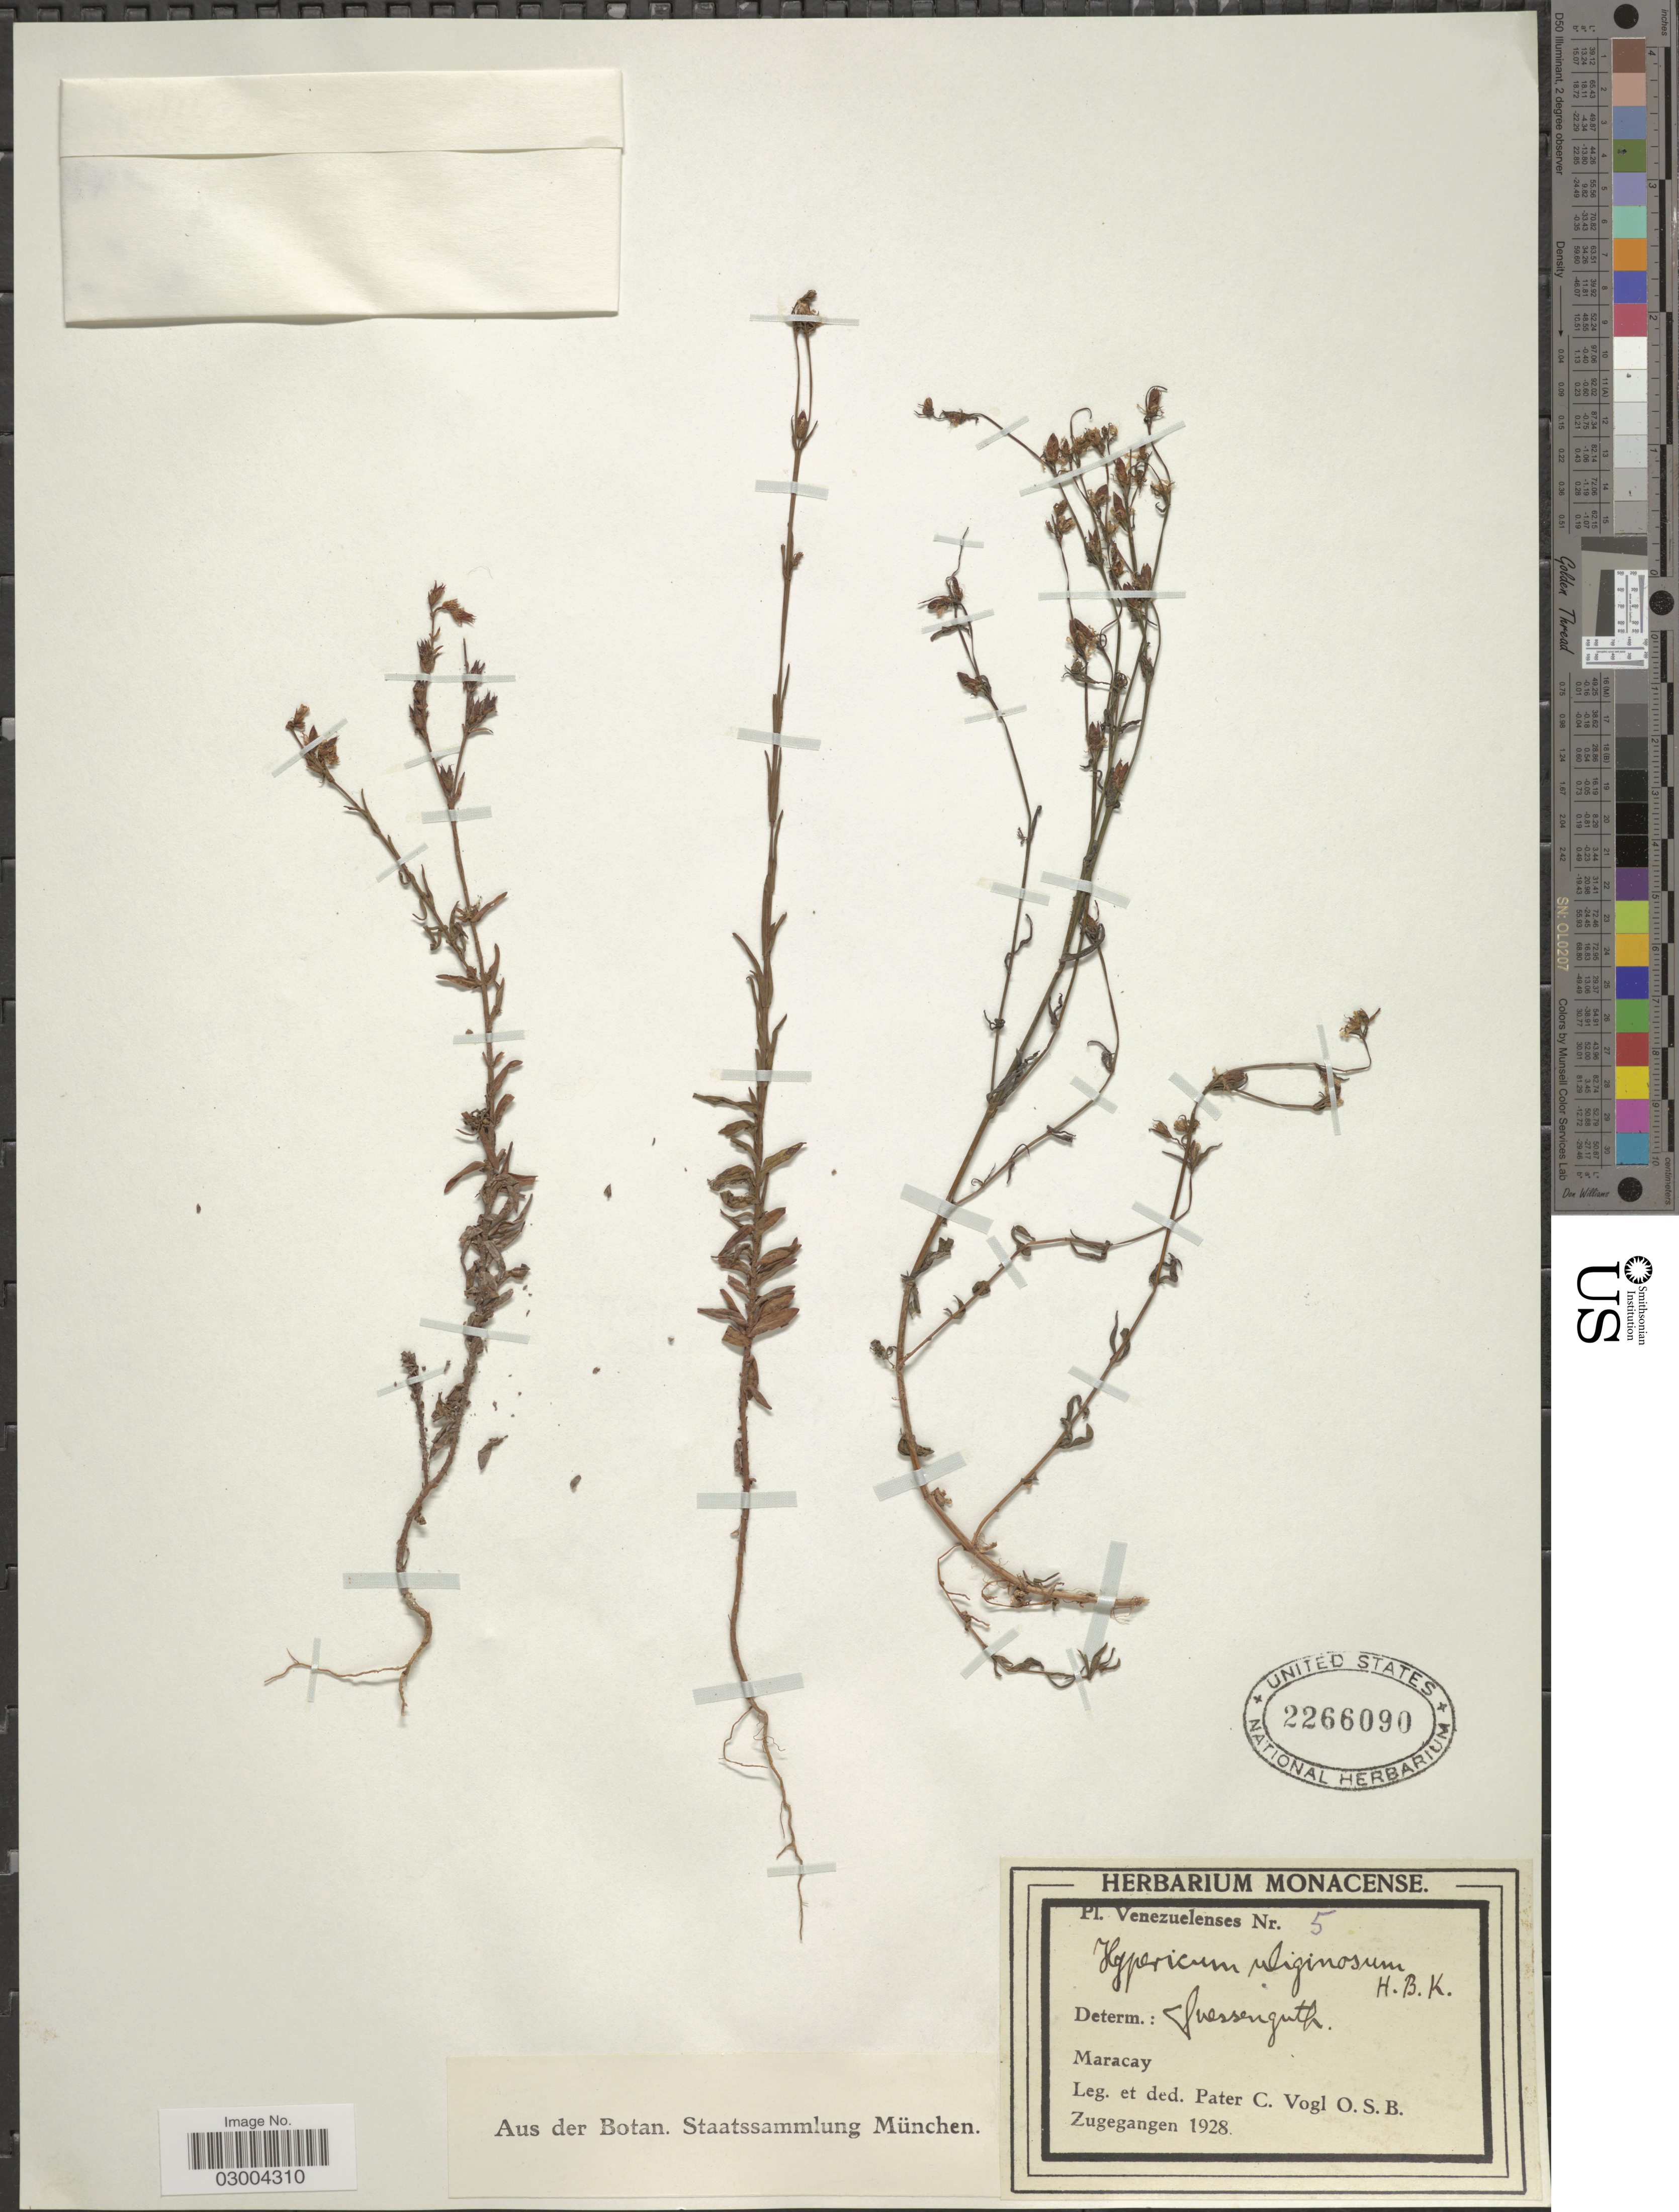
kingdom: Plantae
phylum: Tracheophyta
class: Magnoliopsida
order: Malpighiales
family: Hypericaceae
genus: Hypericum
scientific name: Hypericum thesiifolium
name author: Kunth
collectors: P. Vogl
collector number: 5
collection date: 1928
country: Venezuela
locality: Maracay.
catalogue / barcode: US 2266090